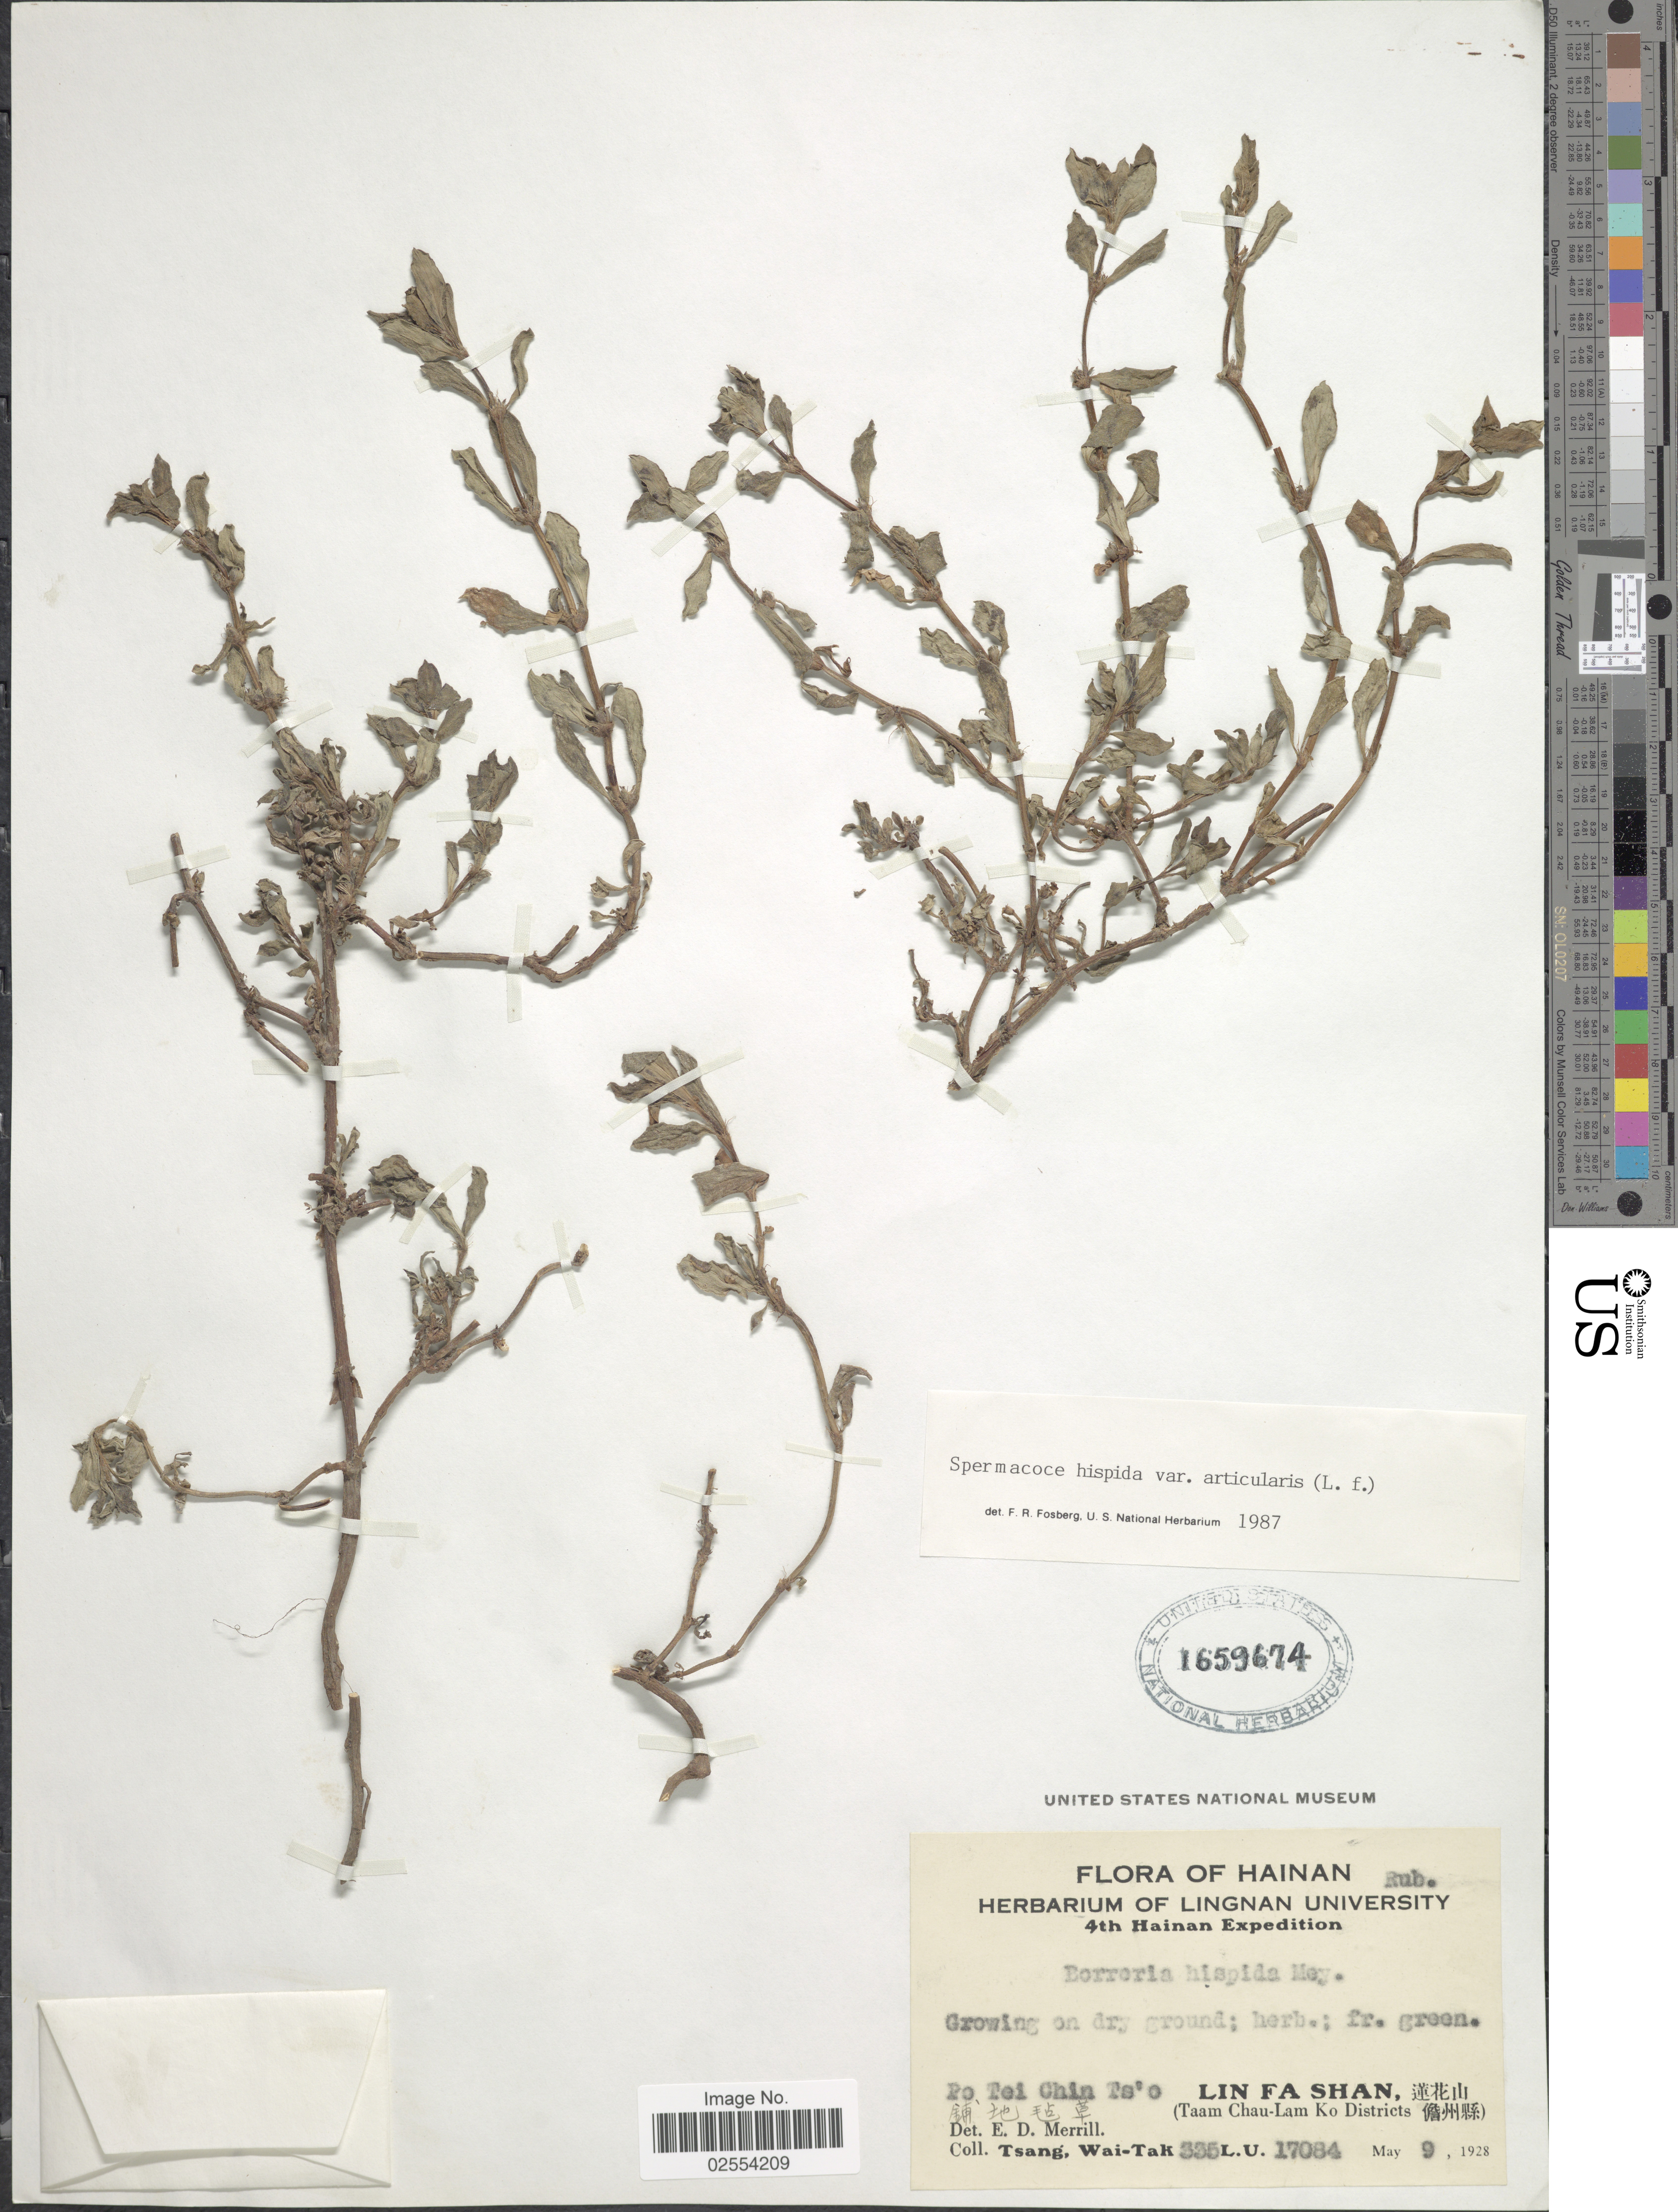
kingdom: Plantae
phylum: Tracheophyta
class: Magnoliopsida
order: Gentianales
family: Rubiaceae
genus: Spermacoce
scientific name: Spermacoce articularis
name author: L. f.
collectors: W. T. Tsang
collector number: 335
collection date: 1928-05-09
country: China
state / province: Hainan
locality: Po Tei Chin Ts'o, Lin Fa Shan (Taam Chau-Lam Ko Districts)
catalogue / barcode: US 1659674